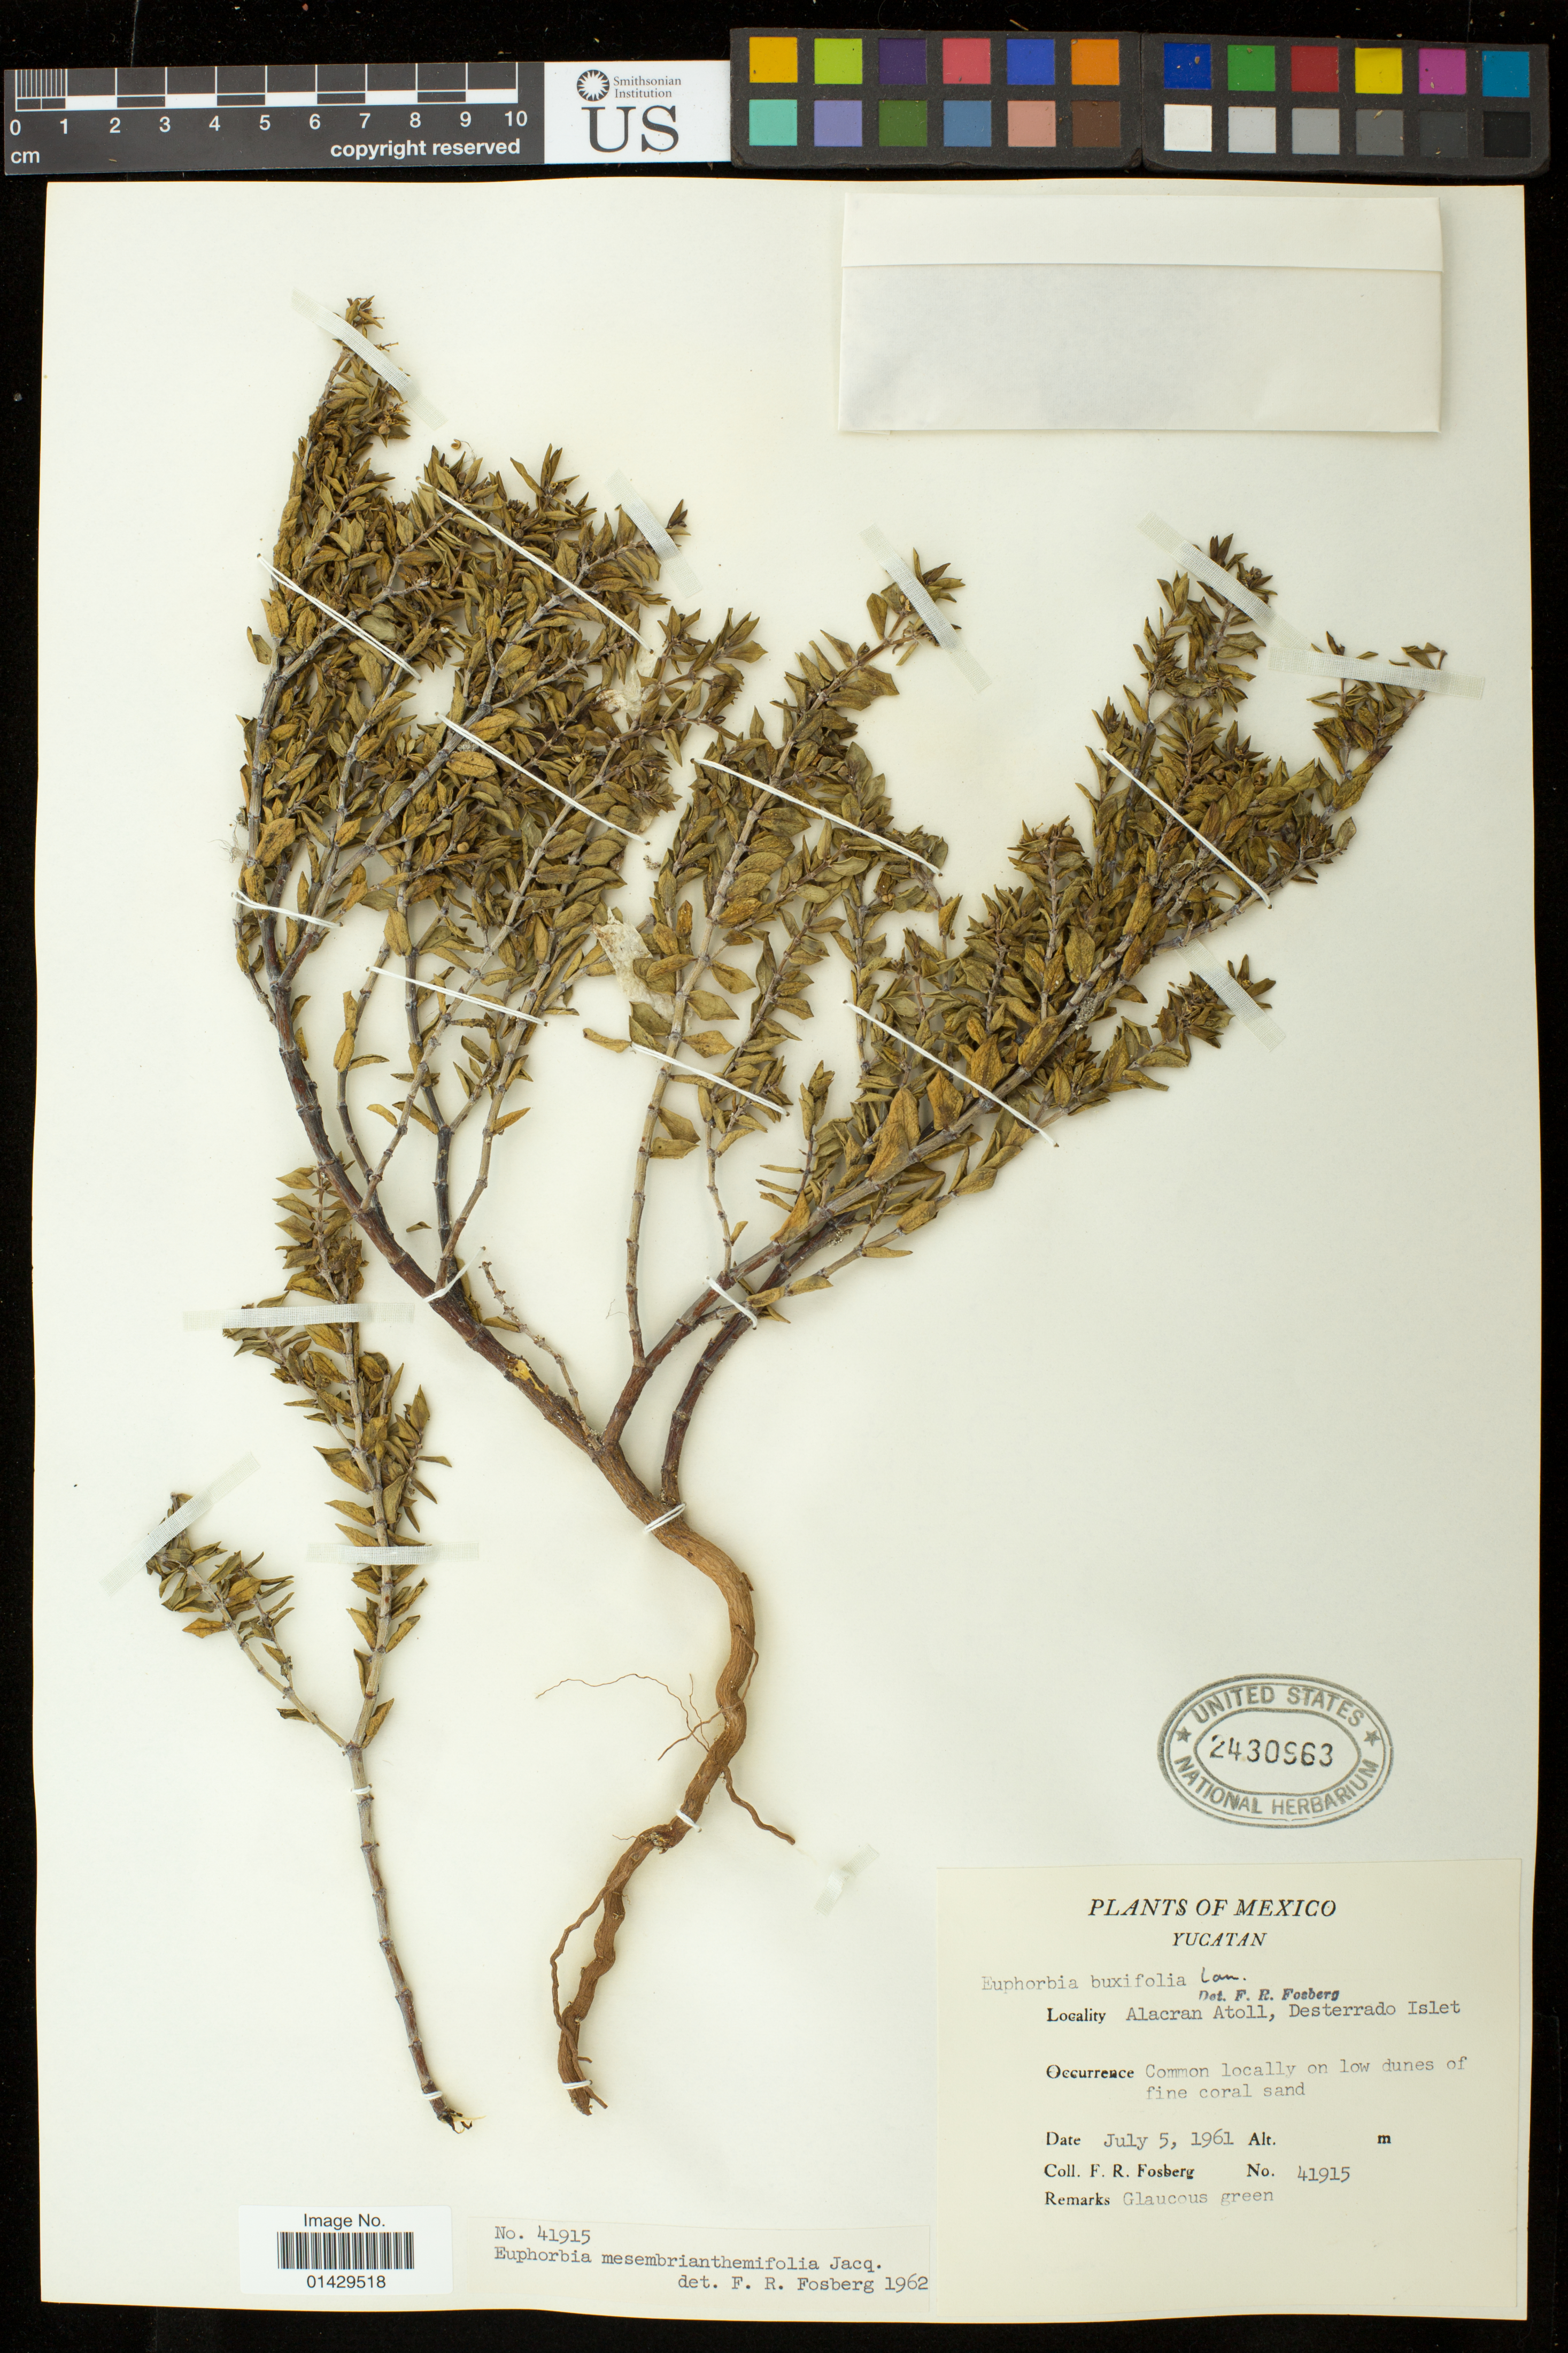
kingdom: Plantae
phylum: Tracheophyta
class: Magnoliopsida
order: Malpighiales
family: Euphorbiaceae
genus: Euphorbia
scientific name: Euphorbia mesembryanthemifolia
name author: Jacq.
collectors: F. R. Fosberg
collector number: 41915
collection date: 1961-07-05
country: Mexico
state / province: Yucatán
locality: Alacran Atoll, Desterrado Islet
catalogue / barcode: US 2430963